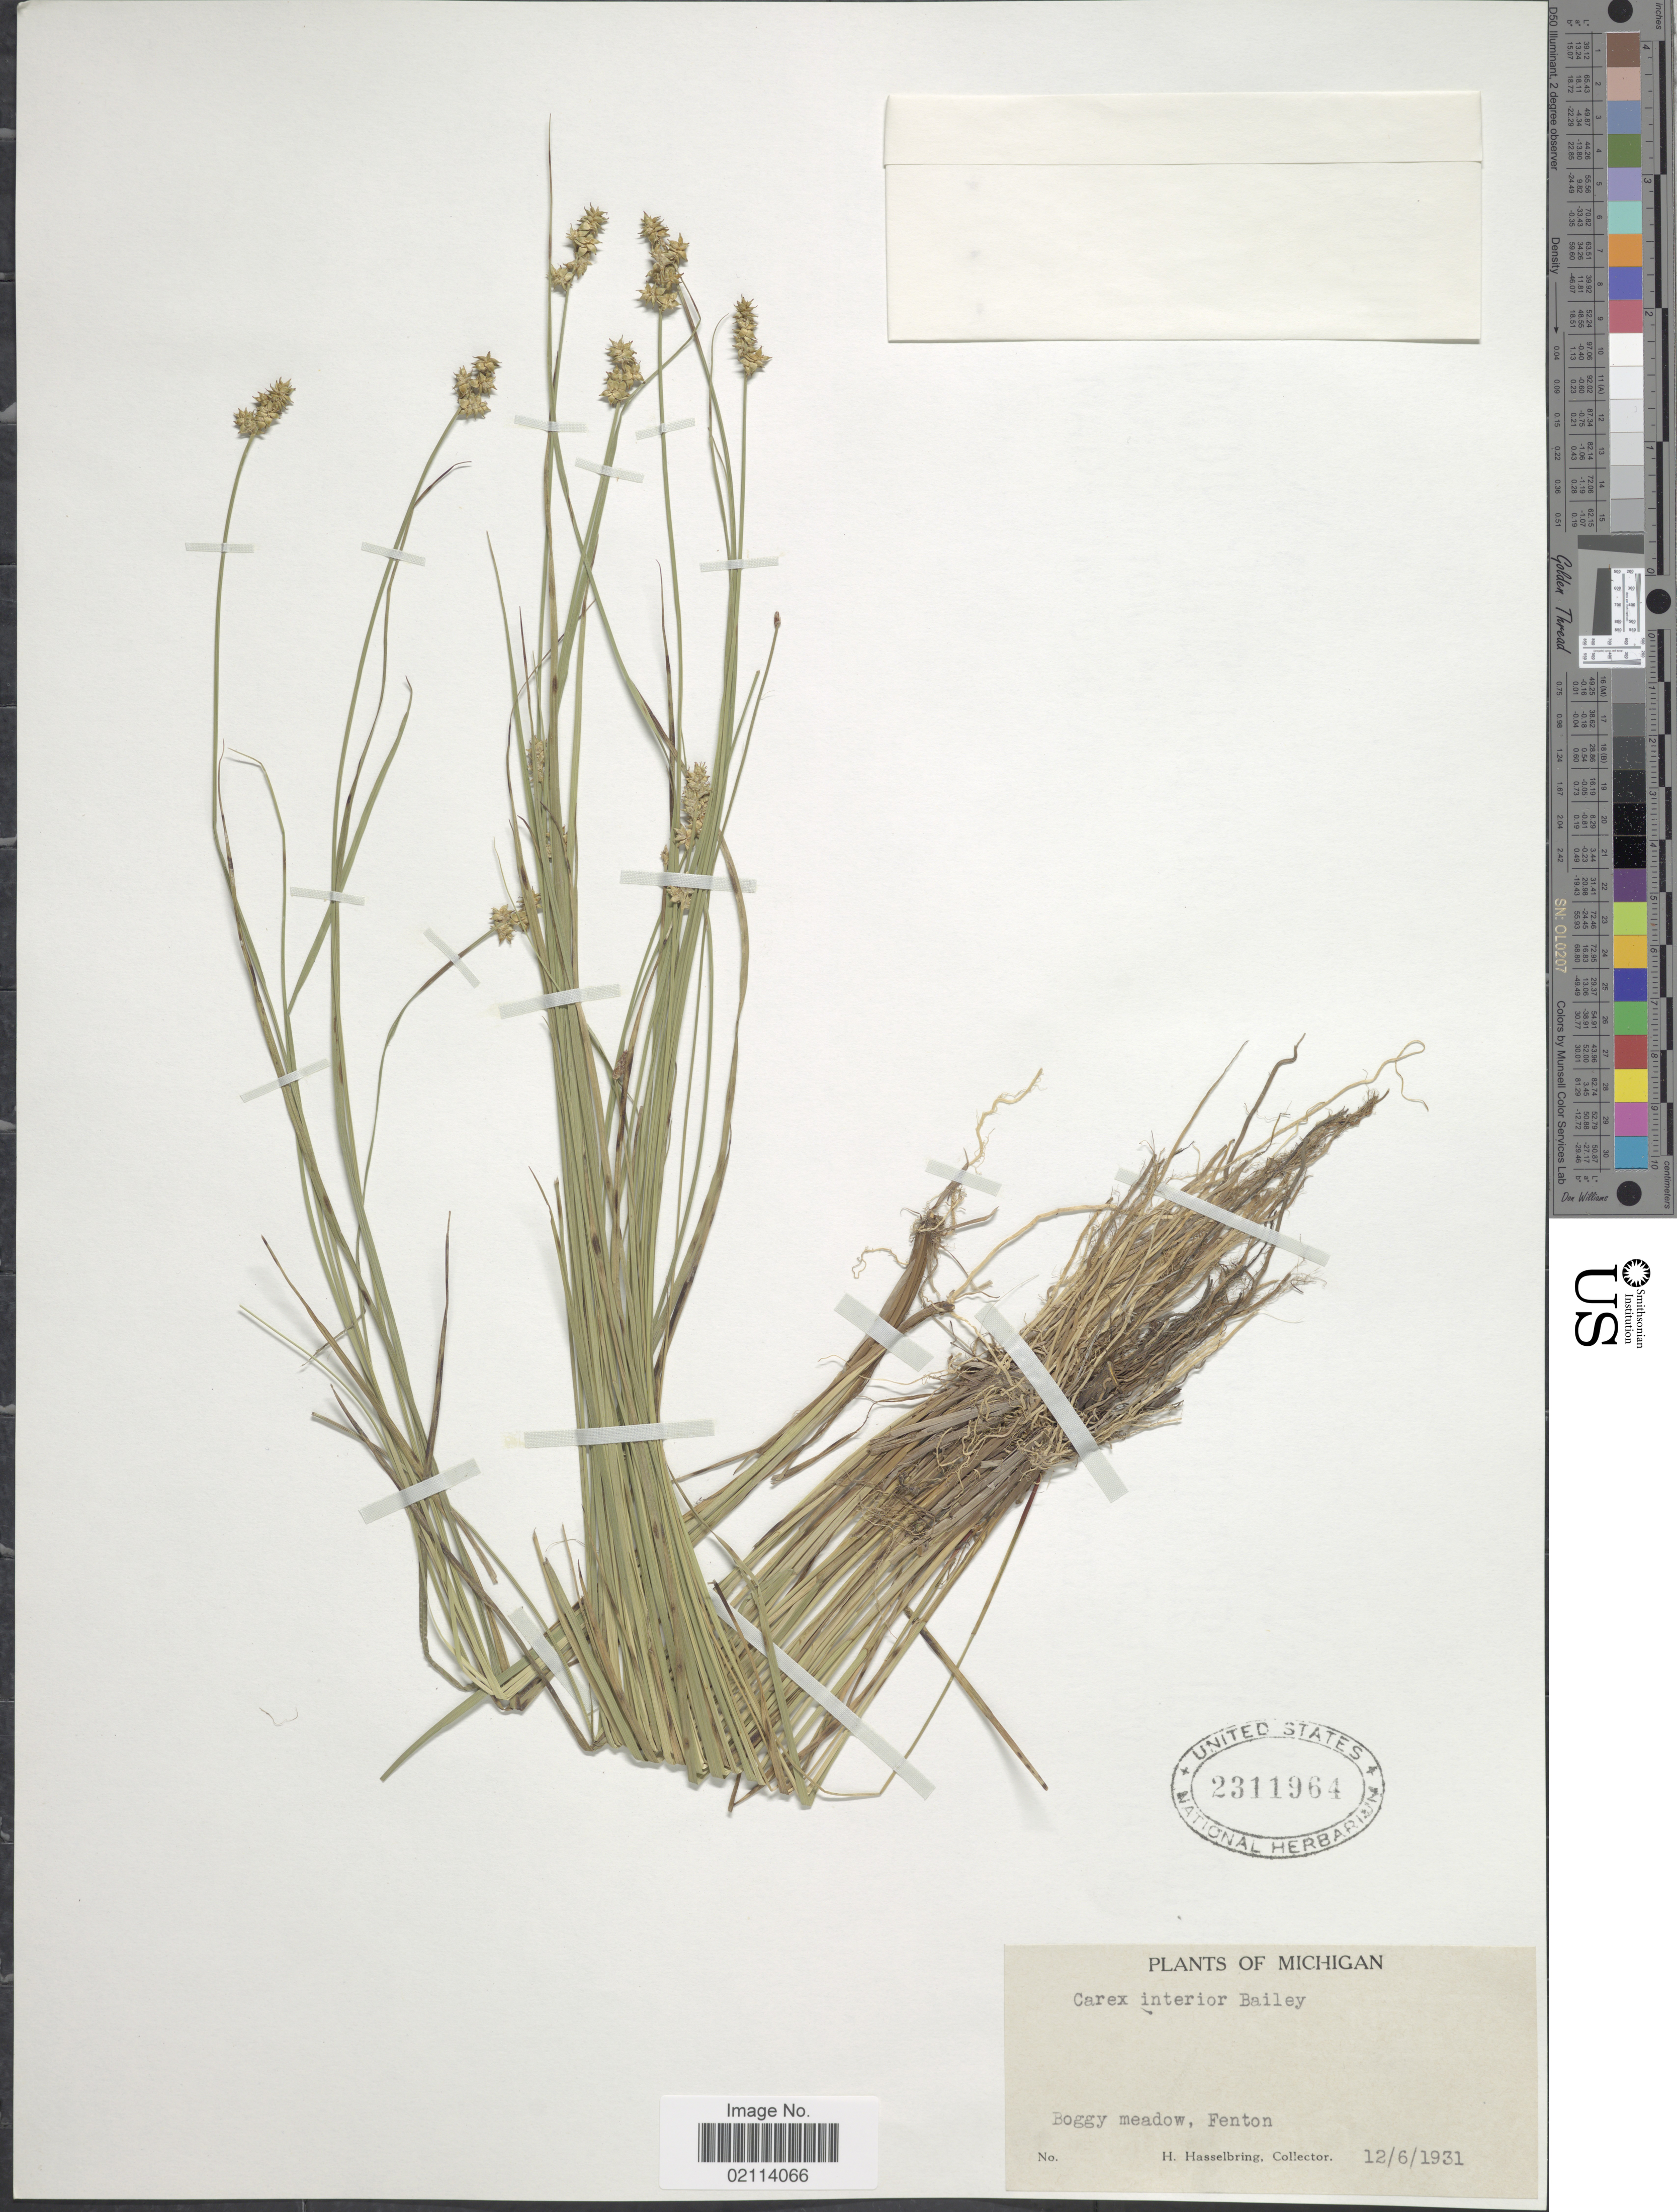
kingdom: Plantae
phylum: Tracheophyta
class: Liliopsida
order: Poales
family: Cyperaceae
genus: Carex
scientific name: Carex interior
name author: L.H. Bailey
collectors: H. Hasselbring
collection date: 1931-12-06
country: United States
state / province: Michigan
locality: Boggy meadow, Fenton.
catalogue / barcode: US 2311964